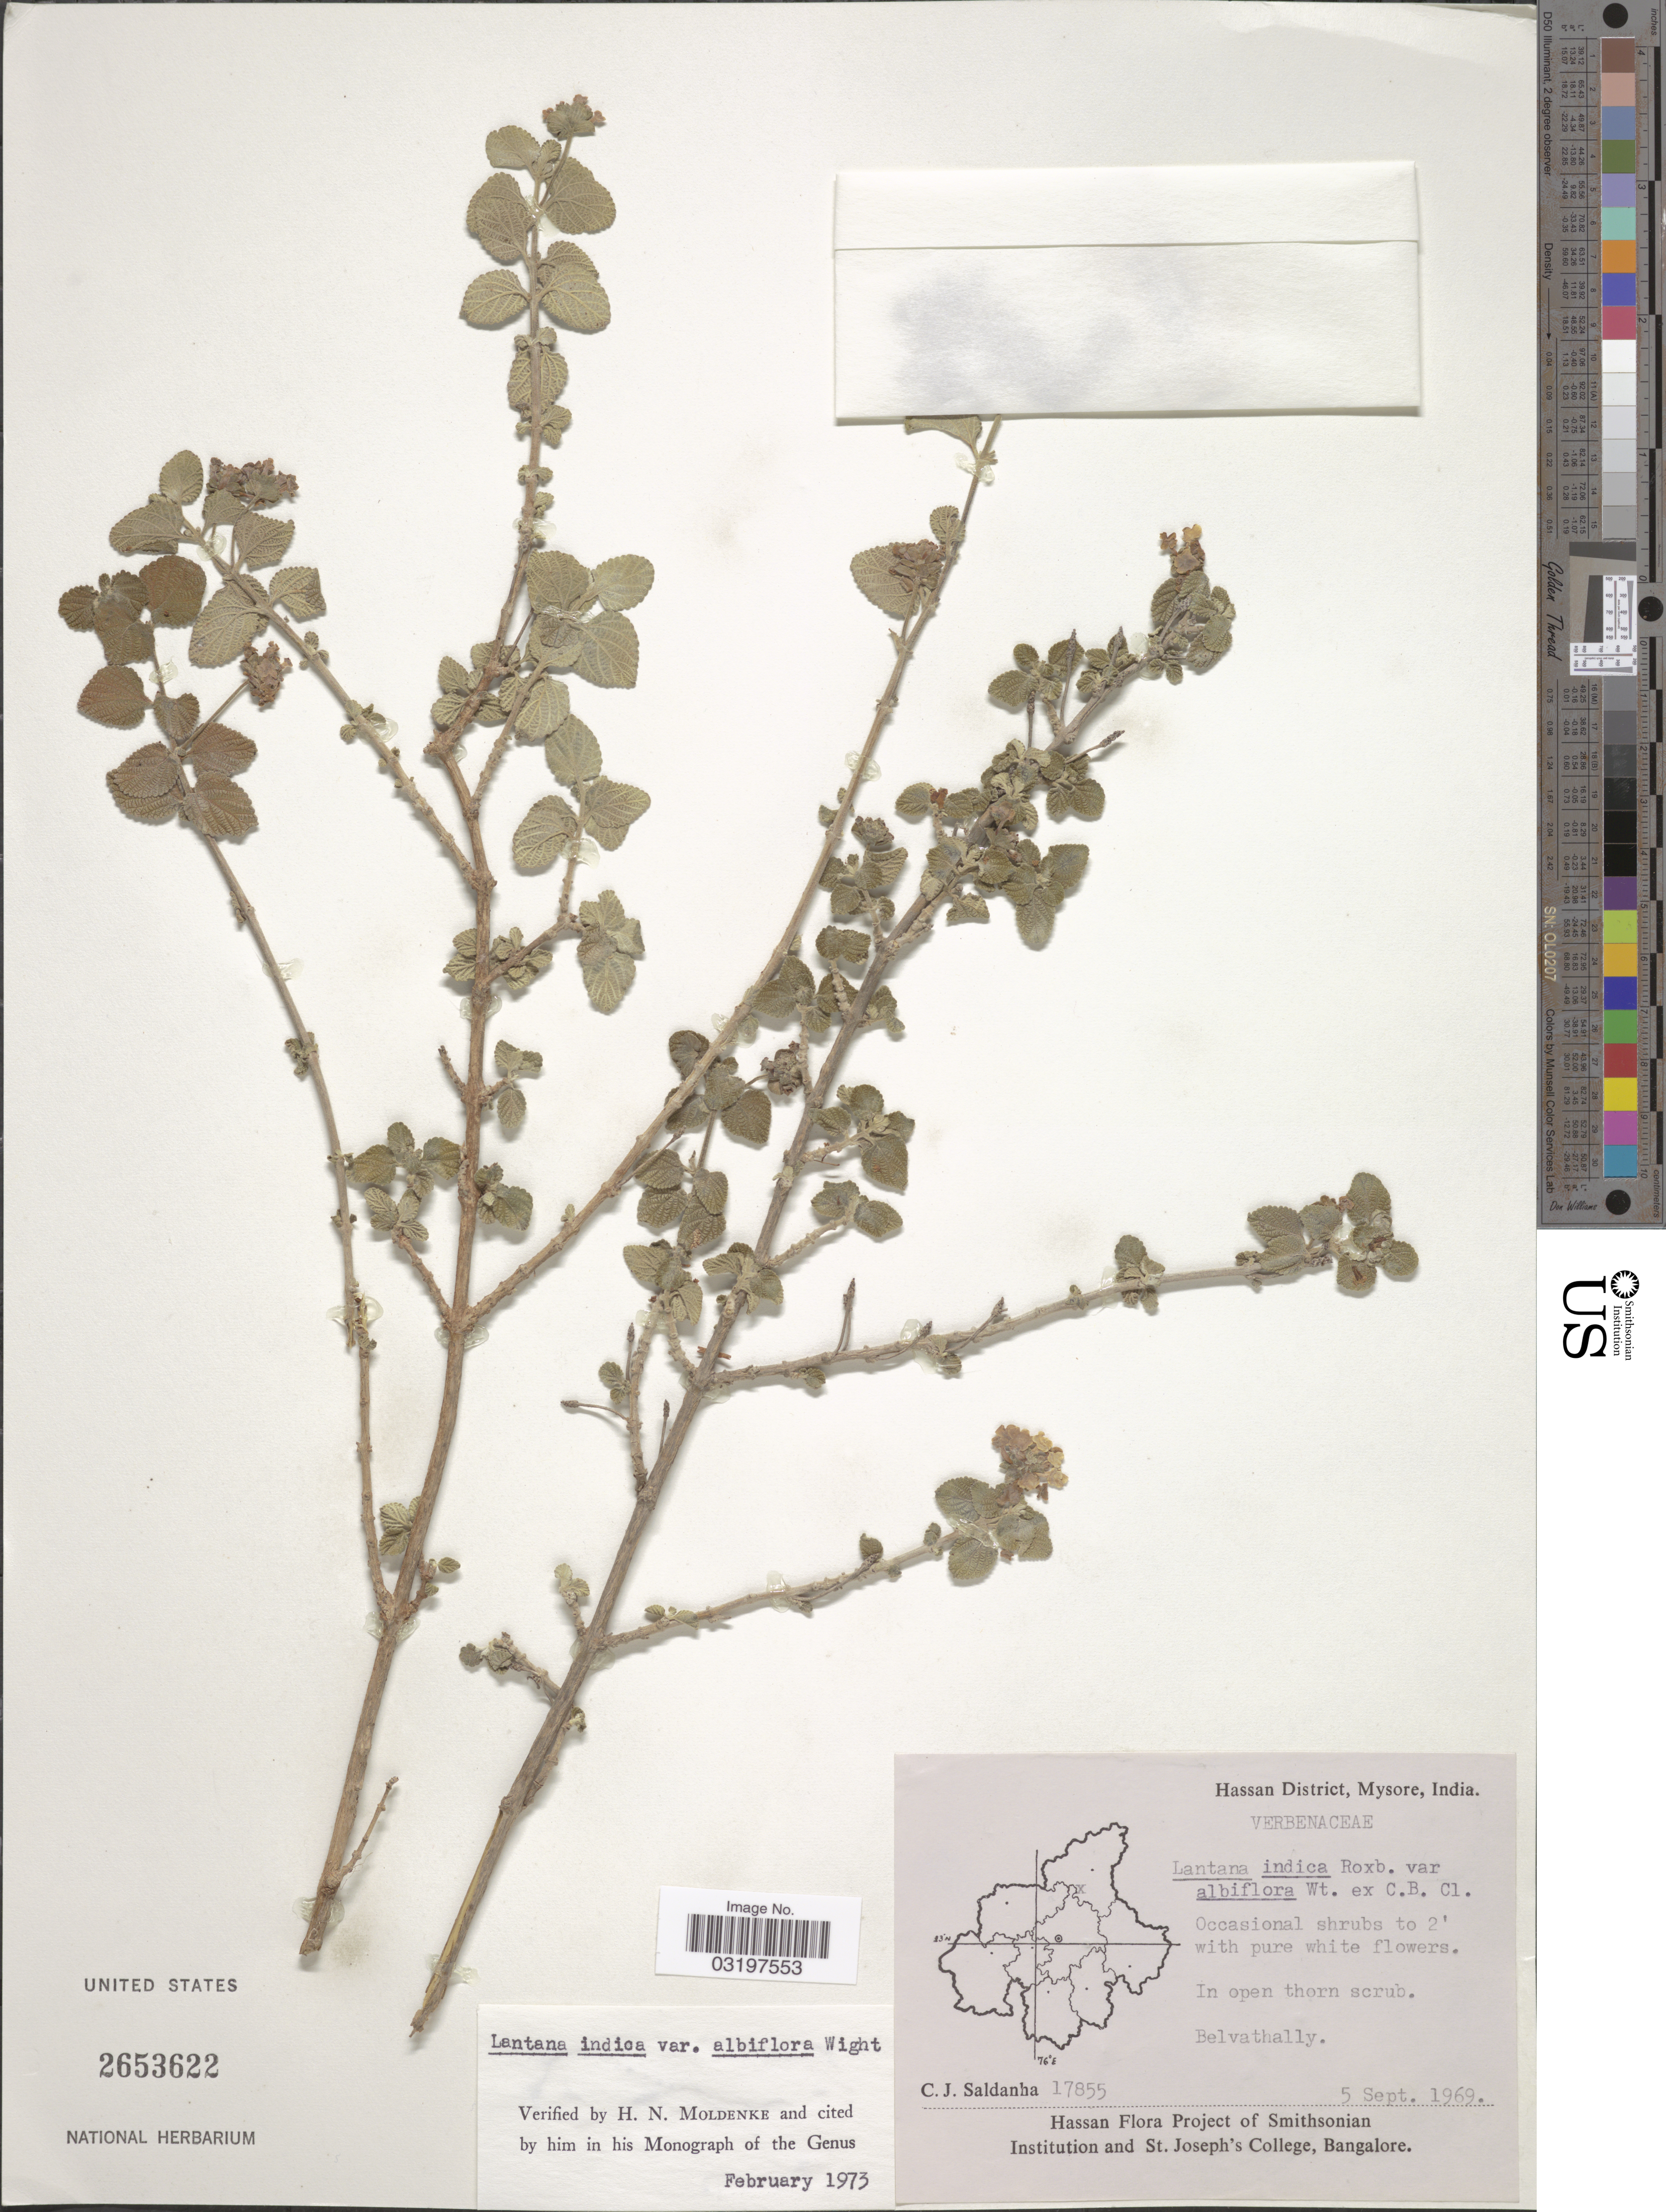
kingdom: Plantae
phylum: Tracheophyta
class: Magnoliopsida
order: Lamiales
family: Verbenaceae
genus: Lantana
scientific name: Lantana indica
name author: Roxb.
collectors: C. J. Saldanha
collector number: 17855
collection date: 1969-09-05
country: India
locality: Hassan District, Mysore. Belvathally.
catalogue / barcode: US 2653622